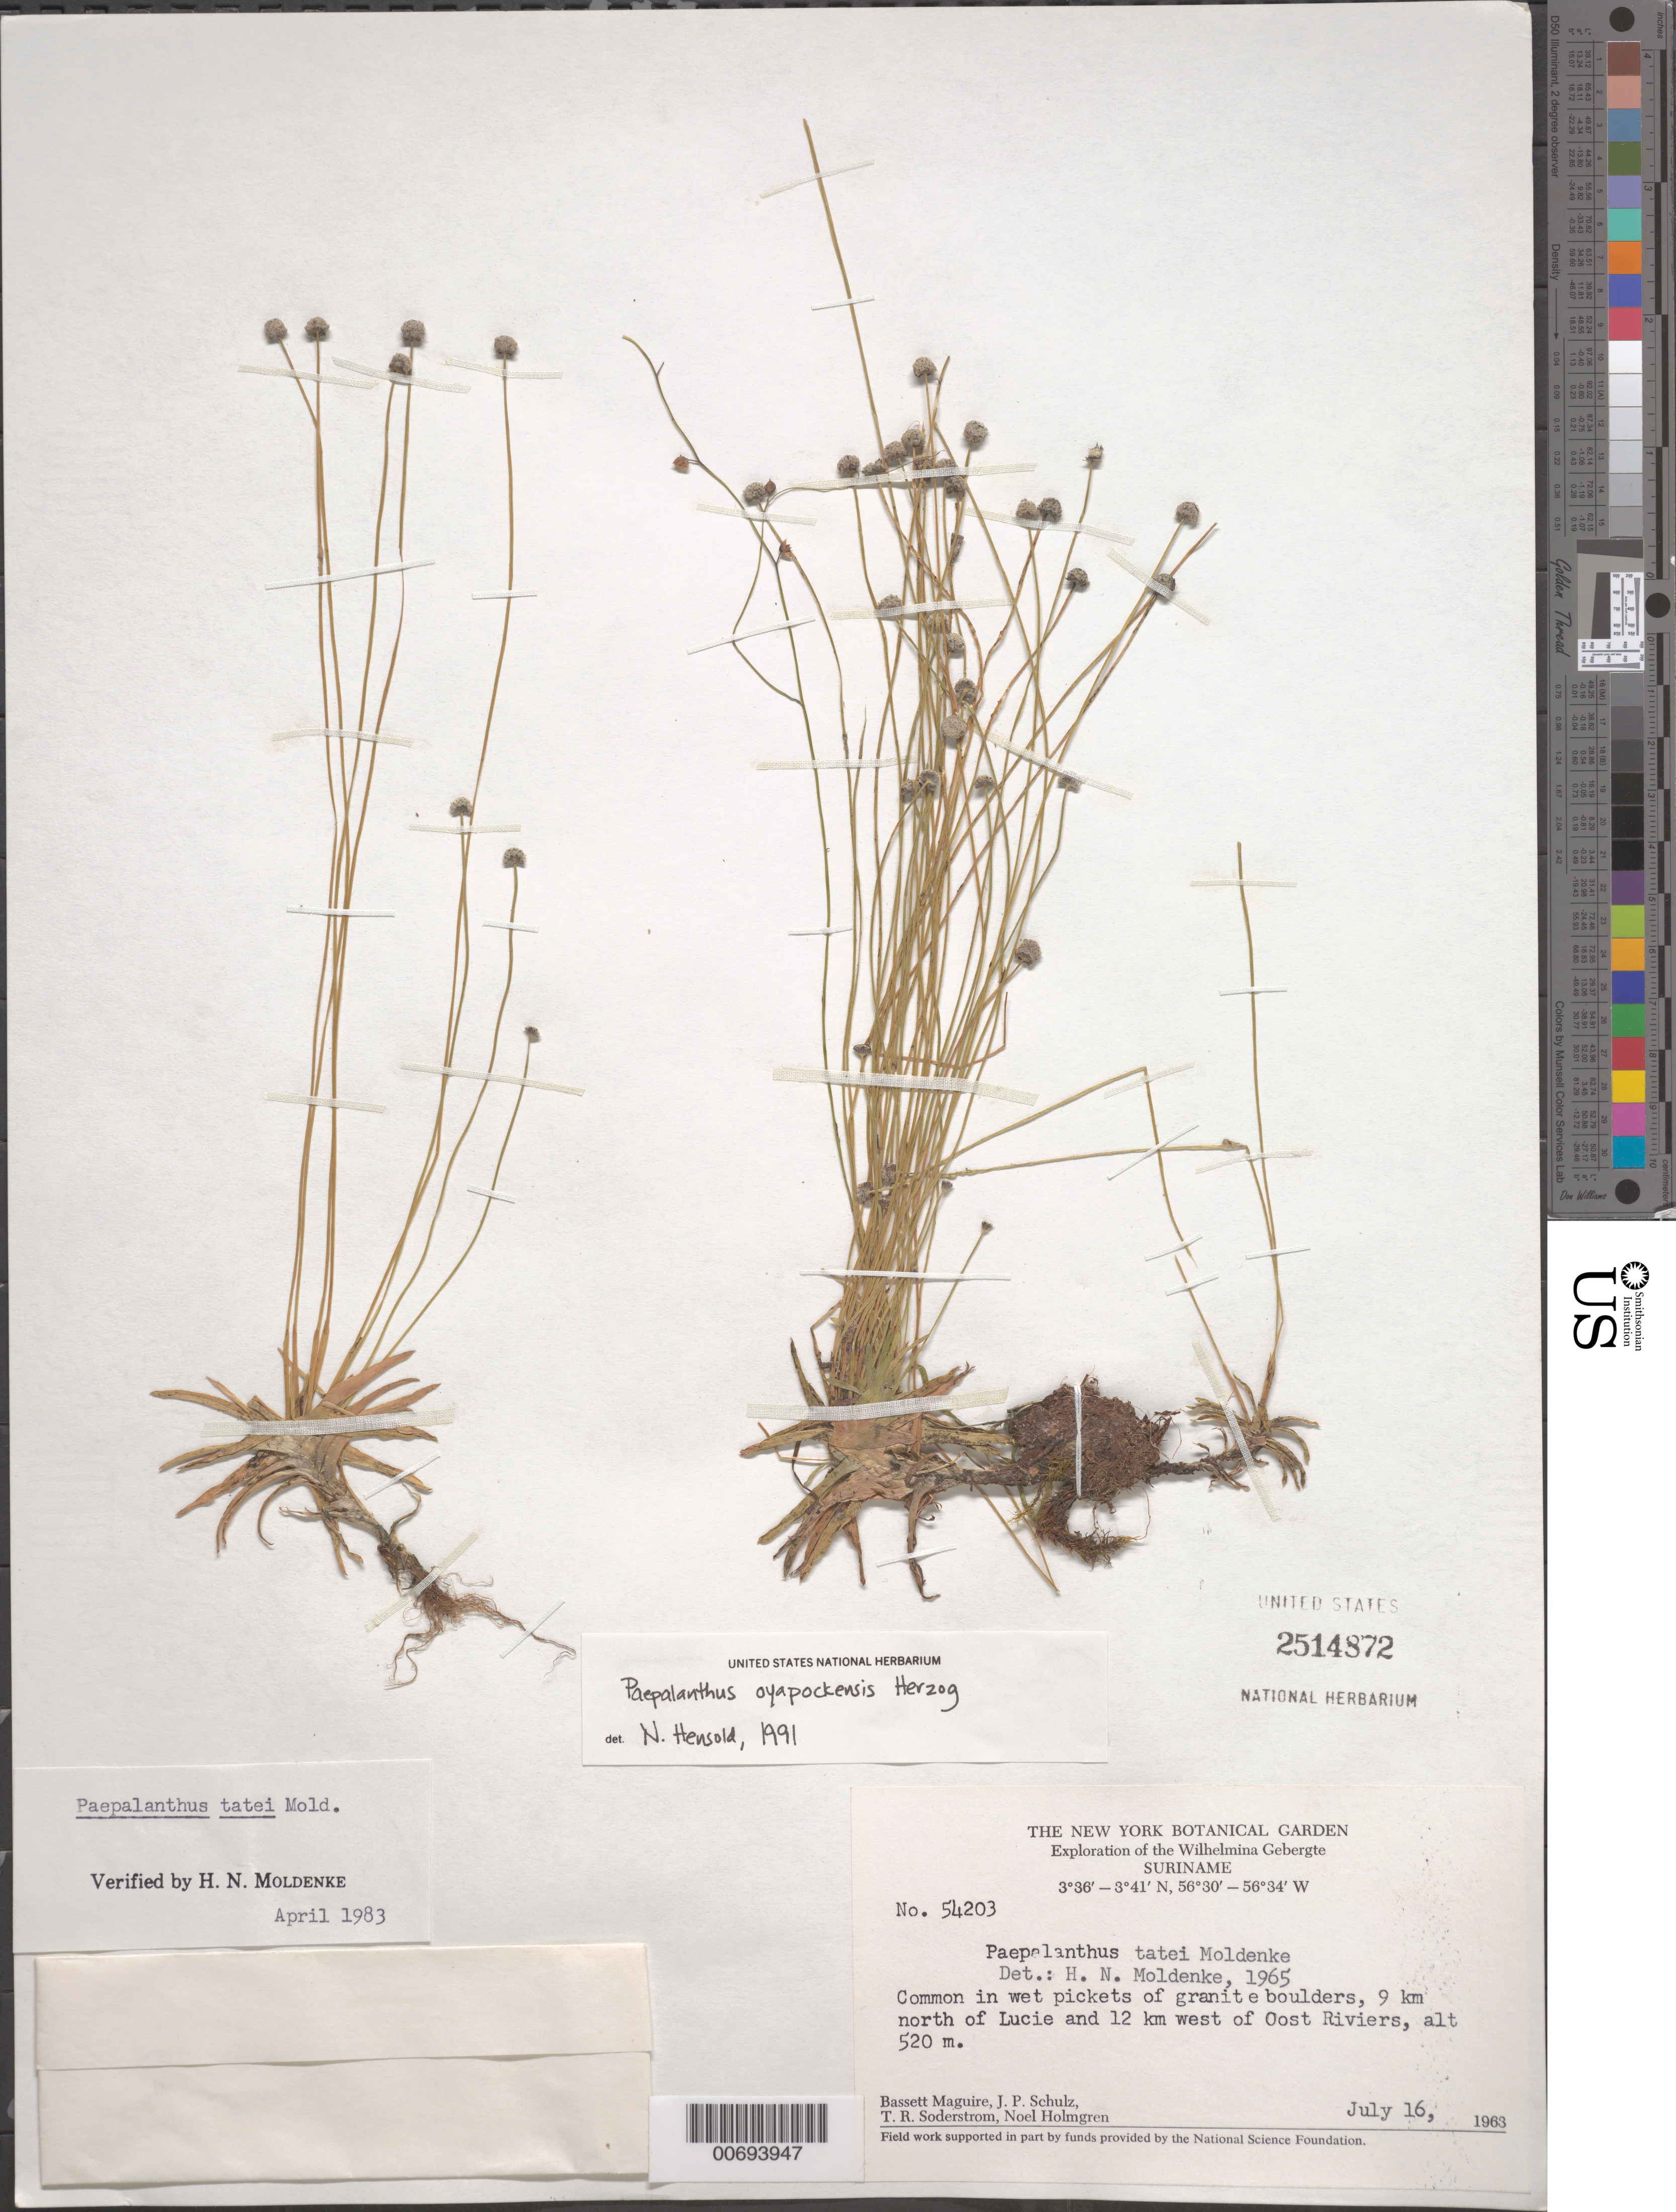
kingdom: Plantae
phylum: Tracheophyta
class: Liliopsida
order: Poales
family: Eriocaulaceae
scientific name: Giuliettia oyapockensis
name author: (Herzog) Andrino & Sano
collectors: B. Maguire, J. P. Schulz, T. R. Soderstrom & N. H. Holmgren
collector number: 54203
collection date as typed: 16-Jul-63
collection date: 1963-07-16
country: Suriname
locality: Lucie R., 9 km N of and 12 km W of Oost R., Wilhelmina Gebergte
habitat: Wet pockets of granite boulders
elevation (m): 520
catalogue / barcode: US 2514872